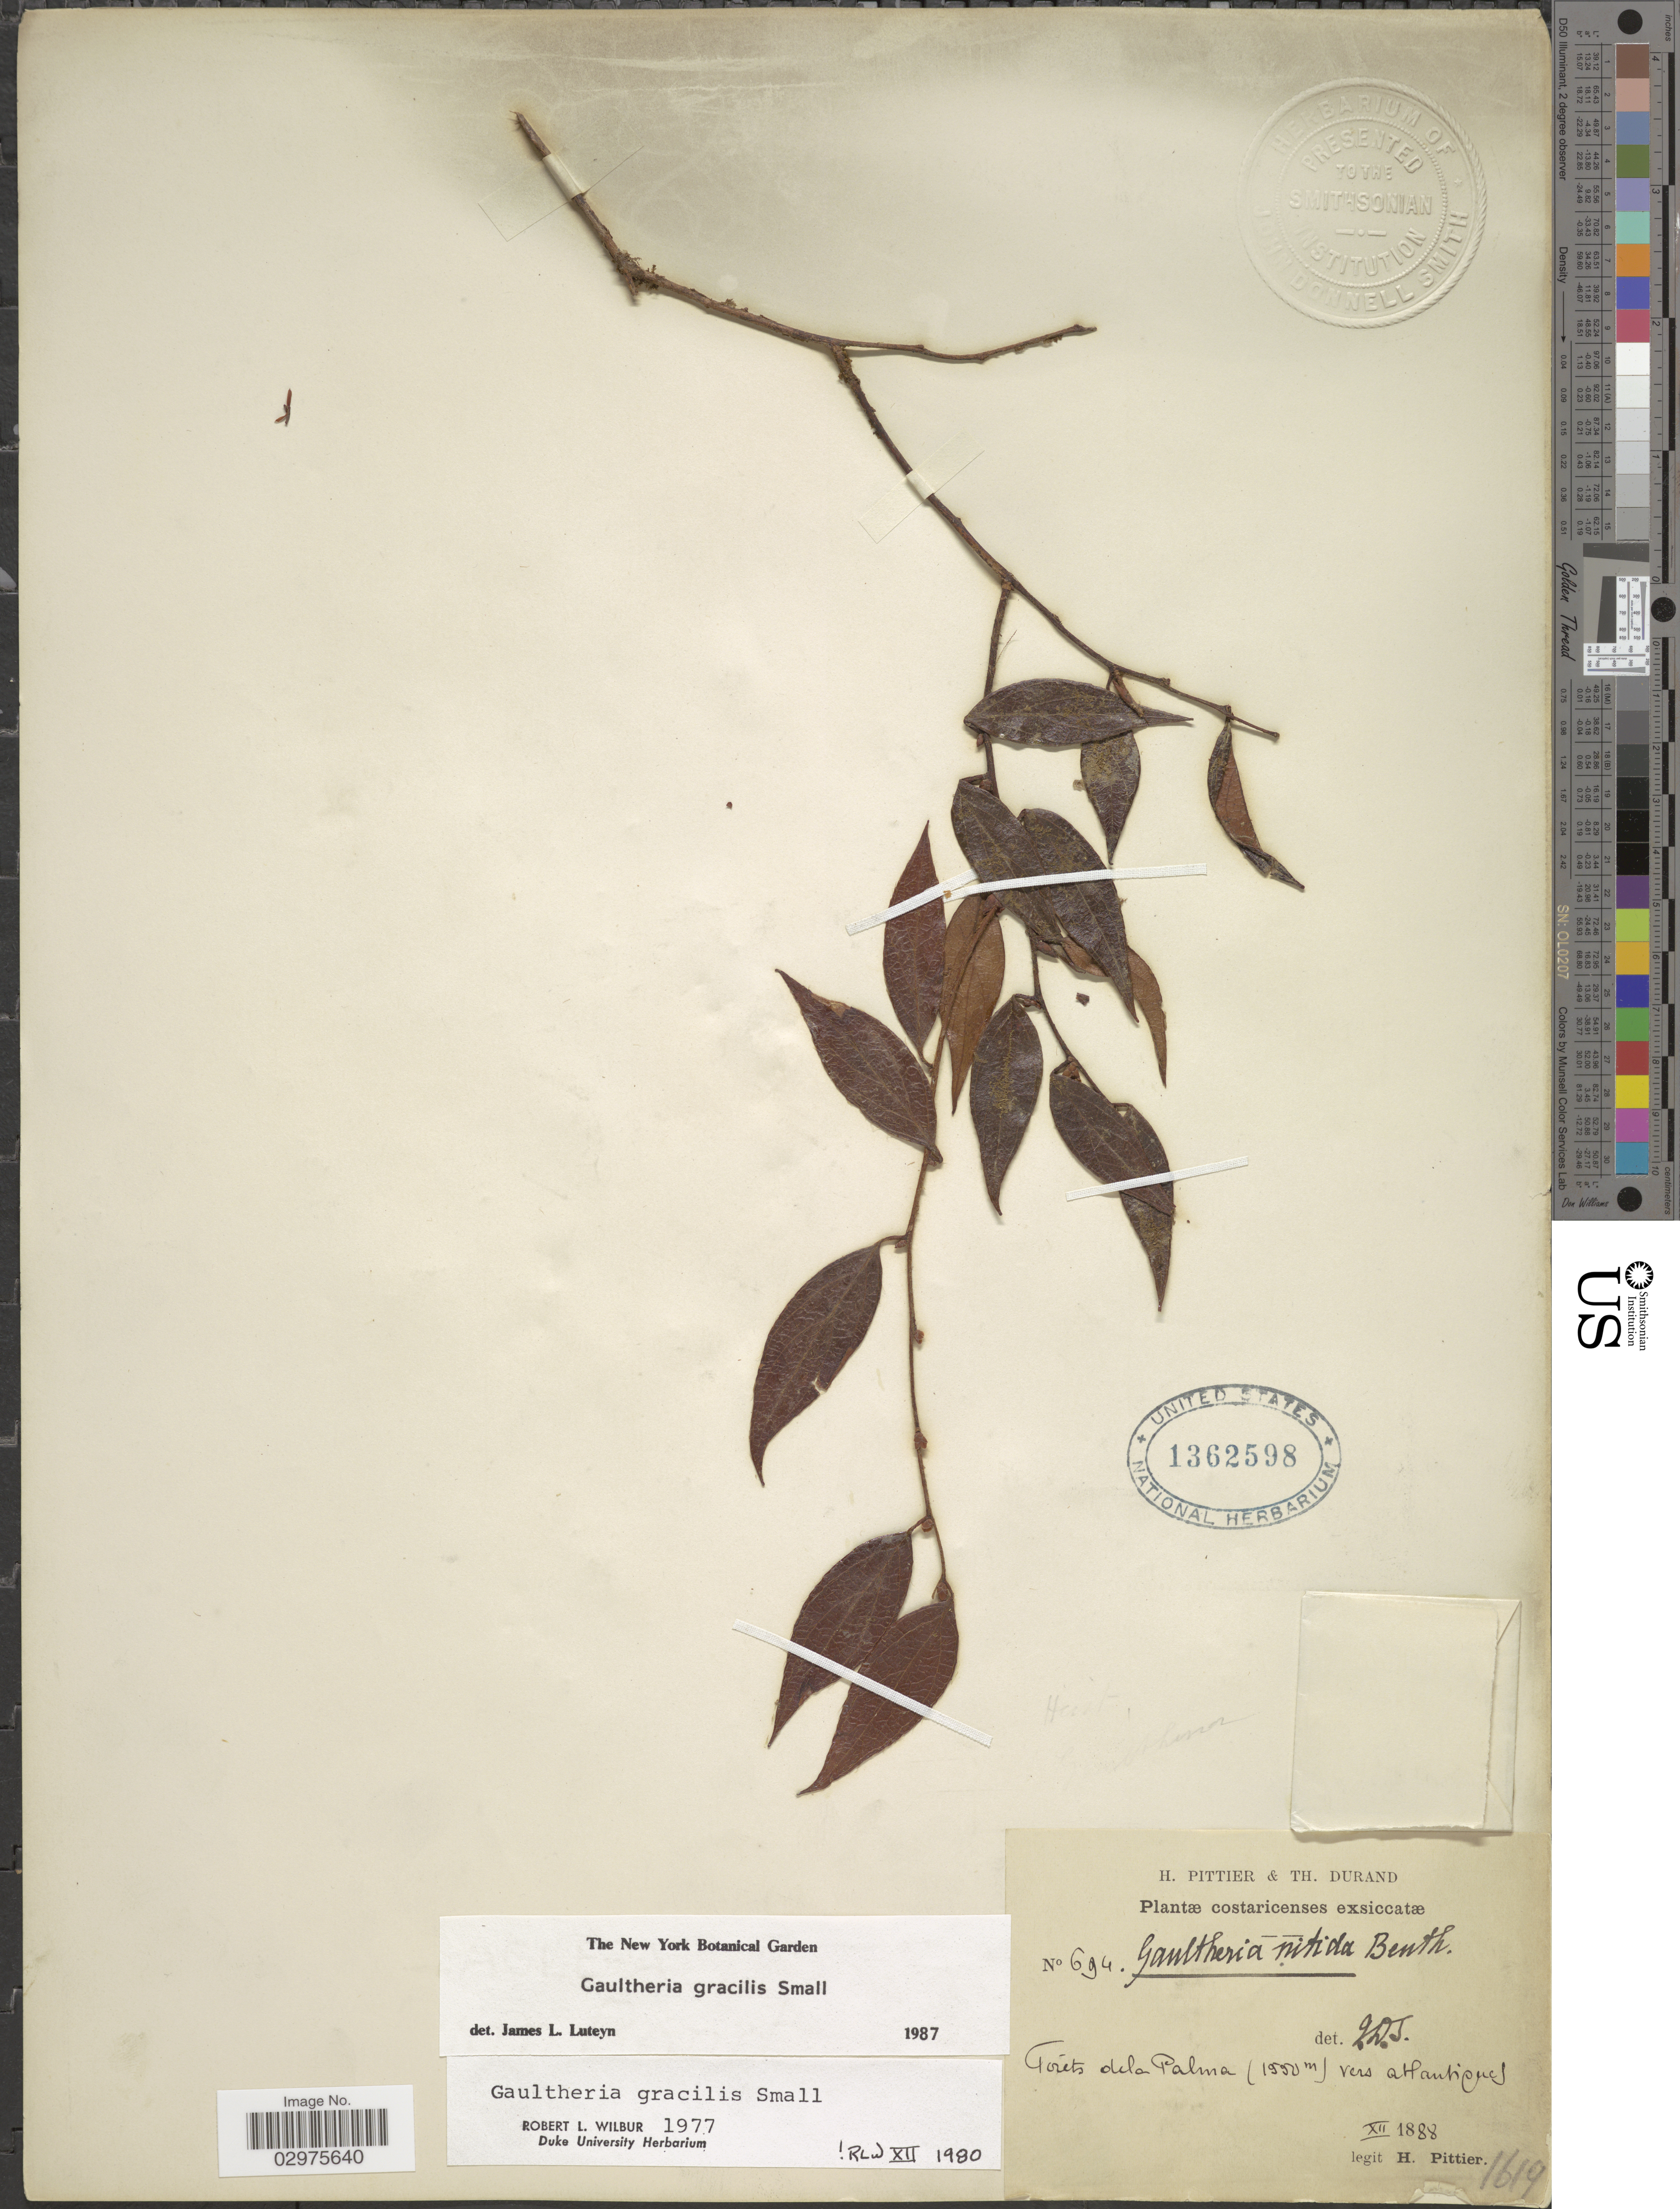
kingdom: Plantae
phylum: Tracheophyta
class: Magnoliopsida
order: Ericales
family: Ericaceae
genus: Gaultheria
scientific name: Gaultheria gracilis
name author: Small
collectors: H. F. Pittier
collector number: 694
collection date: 1888-12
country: Costa Rica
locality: Costaricenses. Forêts de la Palma vers atlantiques.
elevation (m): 1550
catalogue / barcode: US 1362598